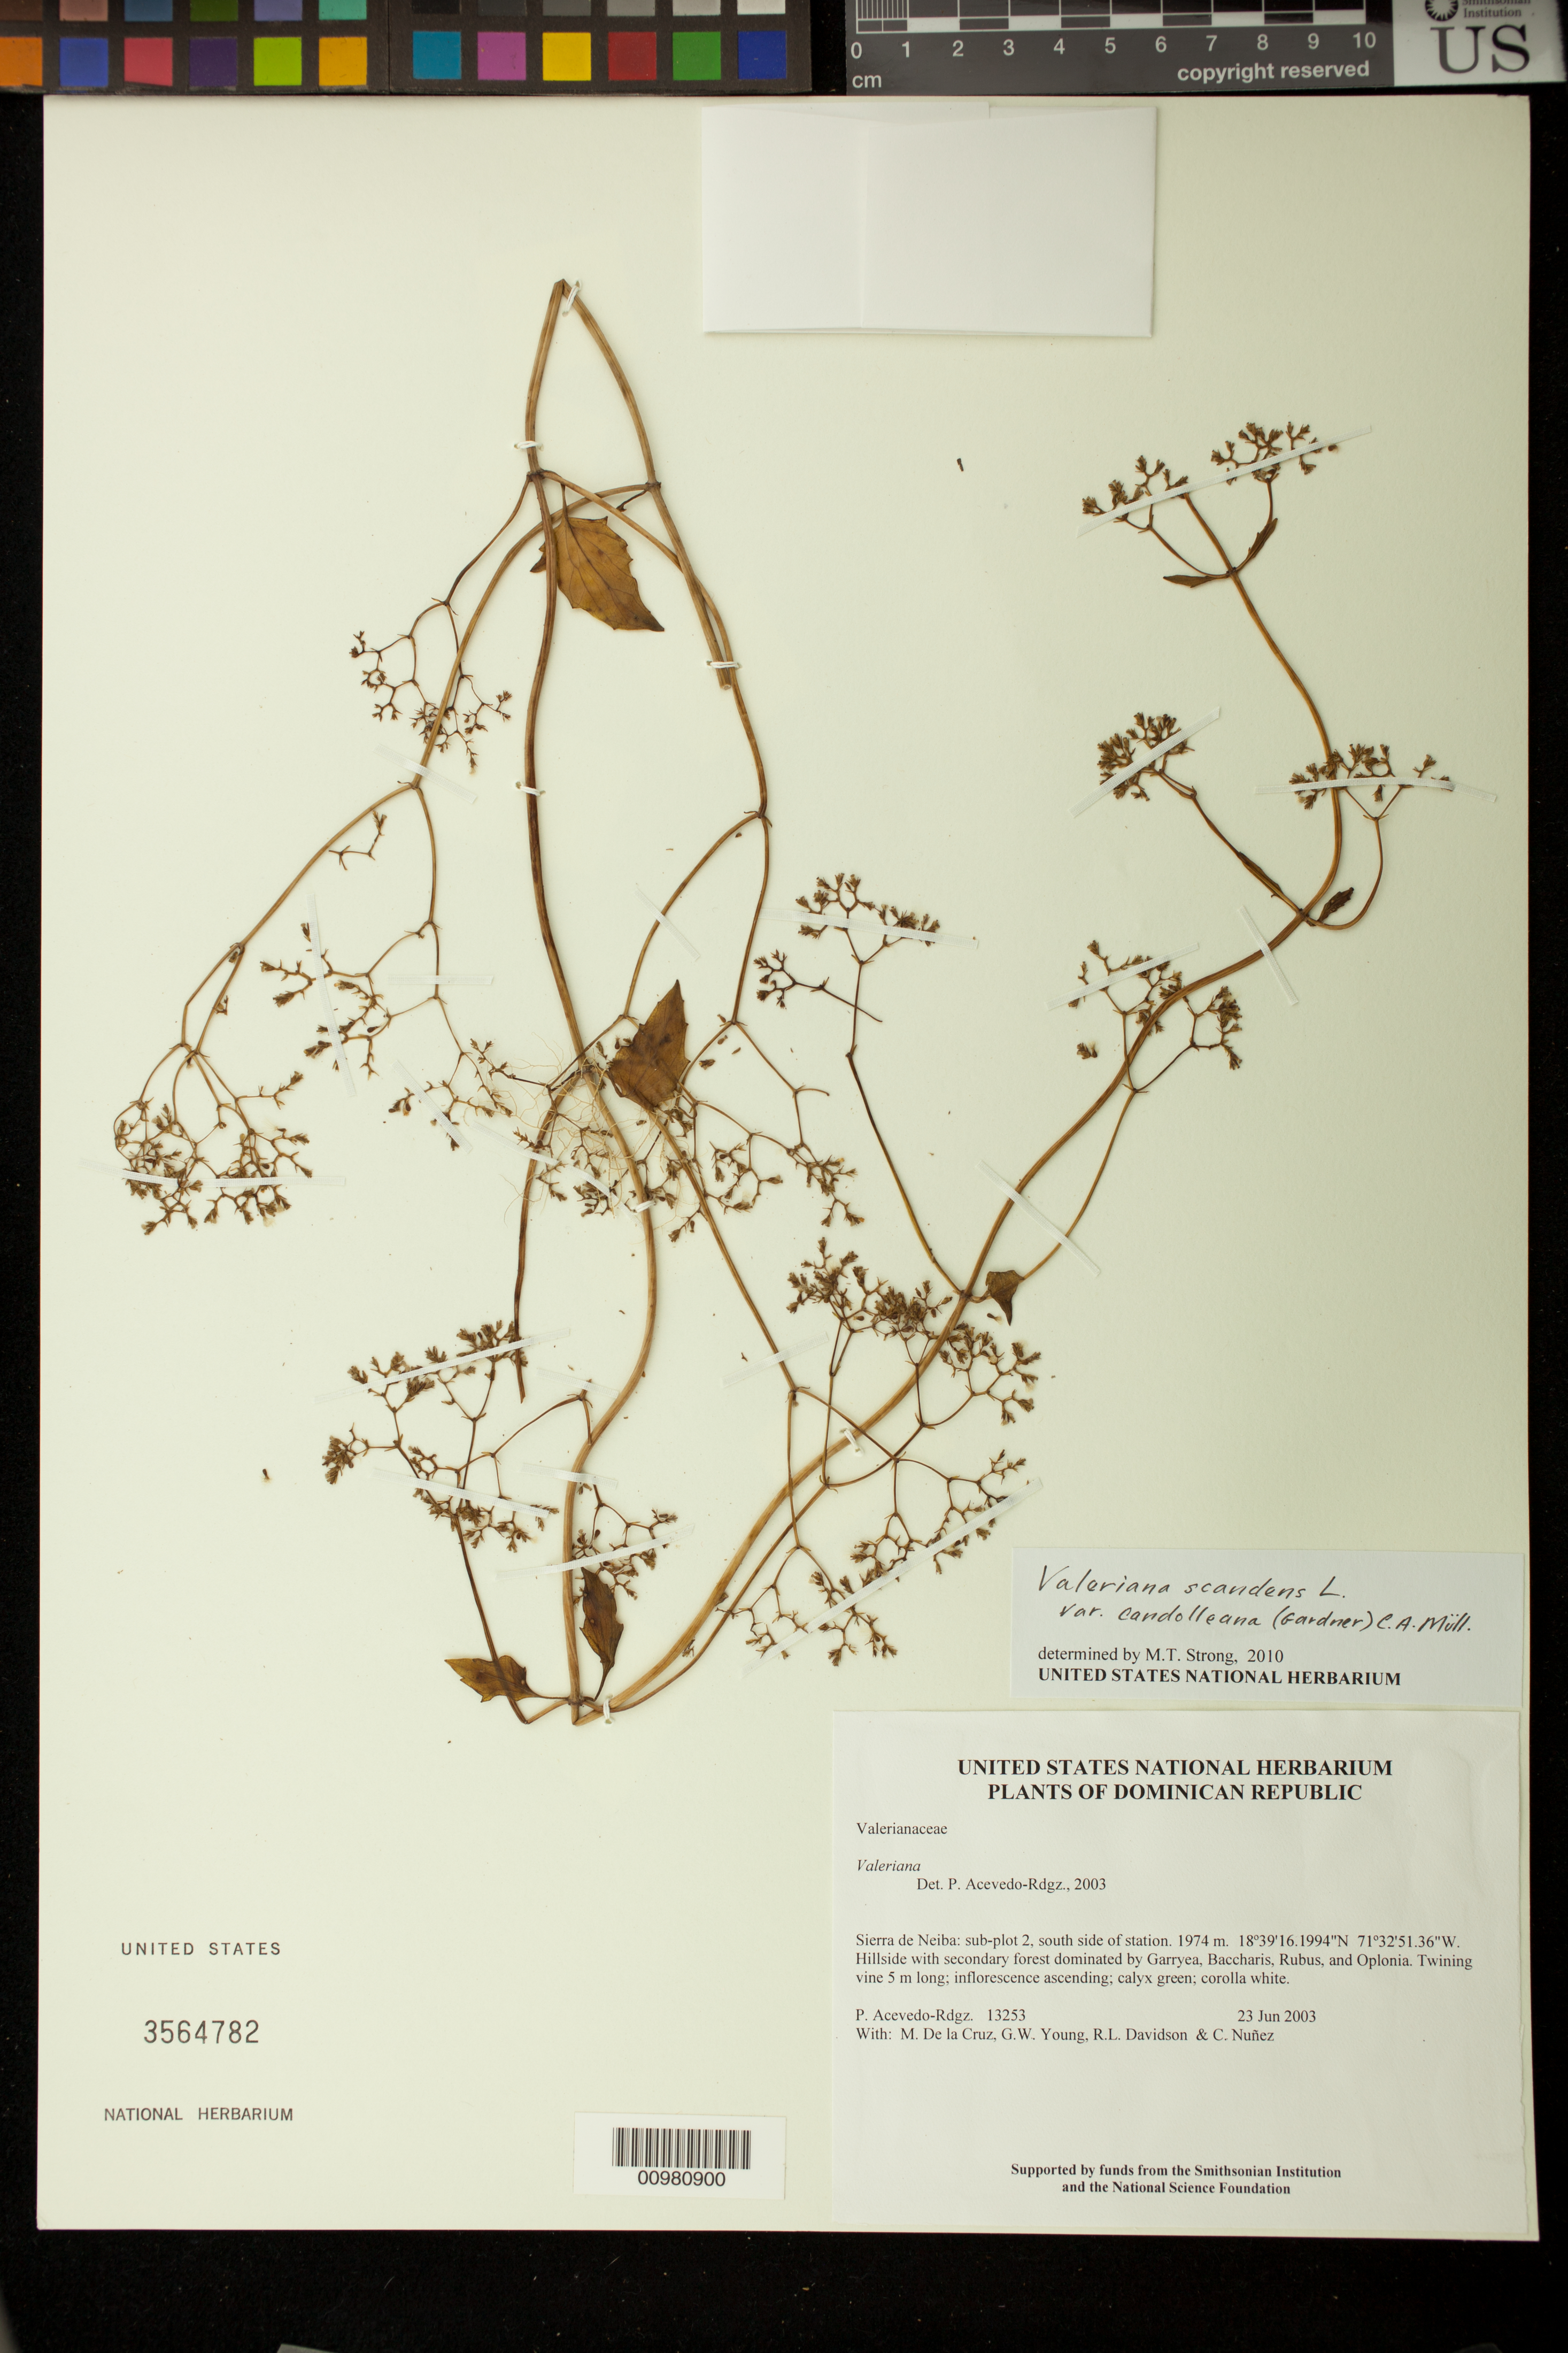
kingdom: Plantae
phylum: Tracheophyta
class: Magnoliopsida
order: Dipsacales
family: Caprifoliaceae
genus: Valeriana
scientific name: Valeriana scandens var. candolleana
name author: (Gardner) C. Müll.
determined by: Strong, M. T., (US), Smithsonian Institution - National Museum of Natural History (UNITED STATES)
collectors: P. Acevedo-Rodr., M. de la Cruz, J. Rawlins, G. Young, R. Davidson & C. Nunez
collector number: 13253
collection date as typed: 23 Jun 2003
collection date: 2003-06-23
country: Dominican Republic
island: Hispaniola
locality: Sierra de Neiba: sub-plot 2, south side of station.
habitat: Hillside with secondary forest dominated by Garryea, Baccharis, Rubus, and Oplonia.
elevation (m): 1974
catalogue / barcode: US 3564782